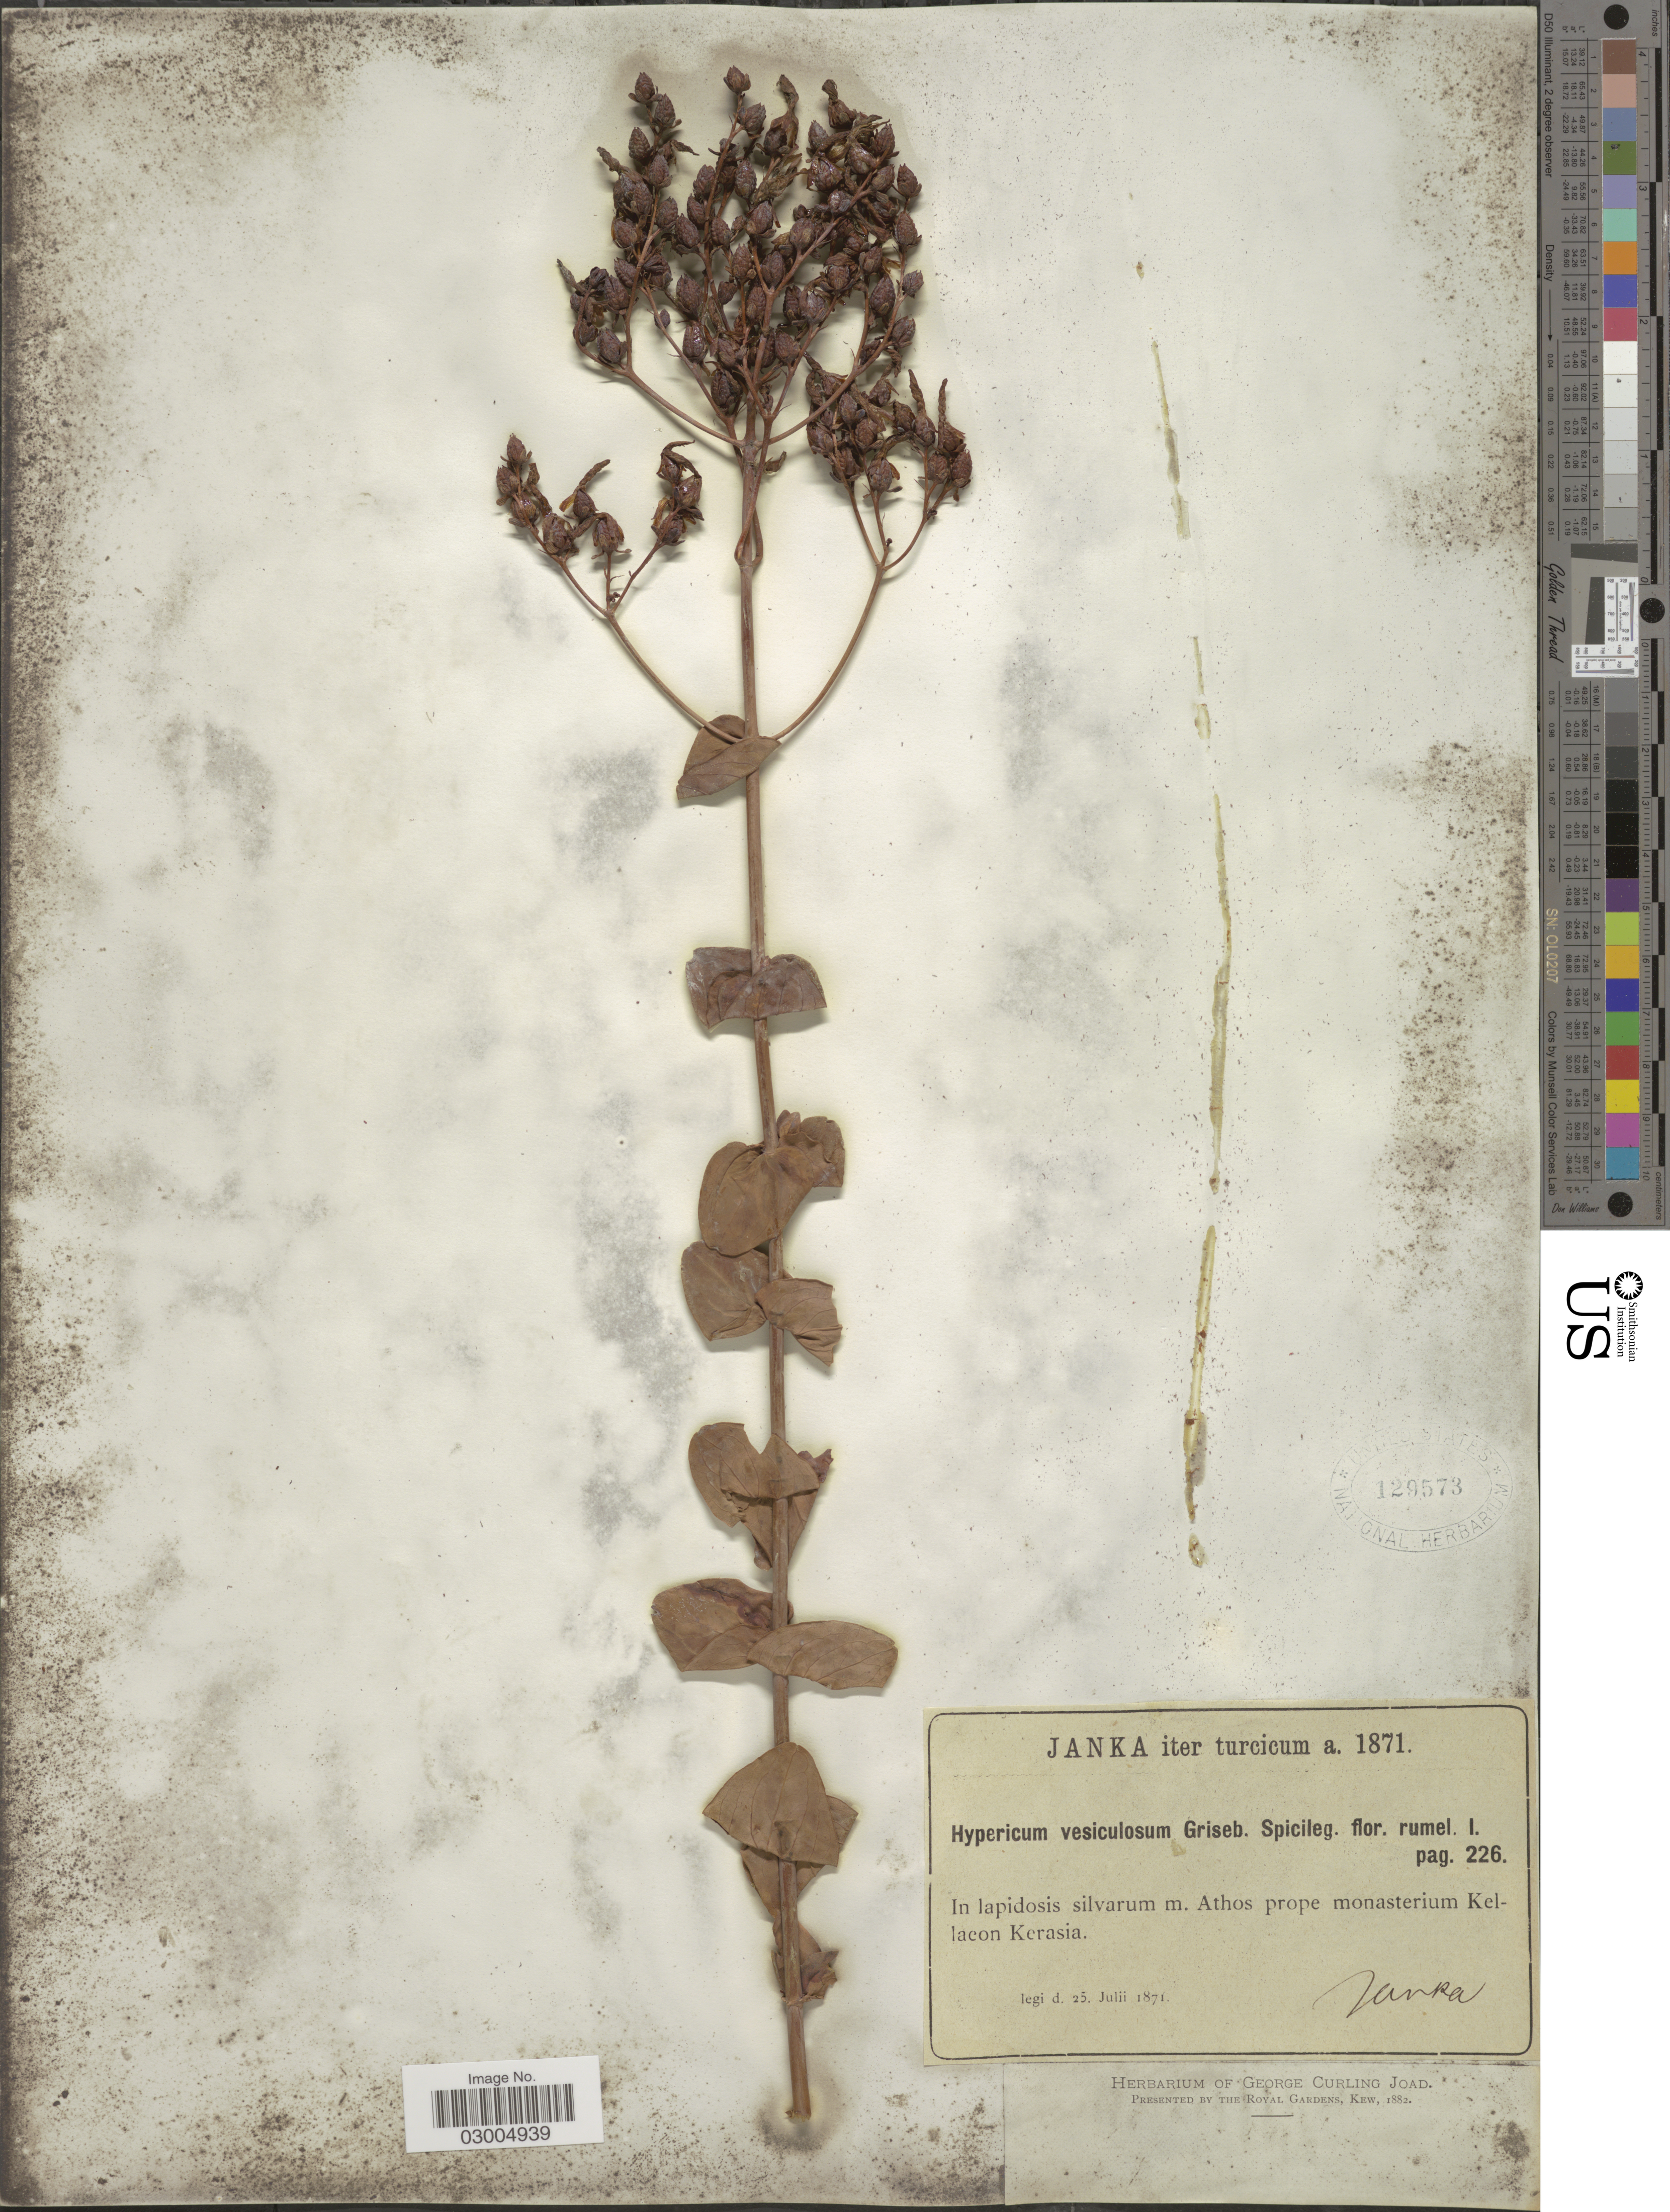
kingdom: Plantae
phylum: Tracheophyta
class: Magnoliopsida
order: Malpighiales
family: Hypericaceae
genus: Hypericum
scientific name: Hypericum vesiculosum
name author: Griseb.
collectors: V. Janka von Bulcs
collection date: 1871-07-25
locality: In lapidosis silvarum m. Athos prope monasterium Kellacon Kerasia.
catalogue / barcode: US 129573